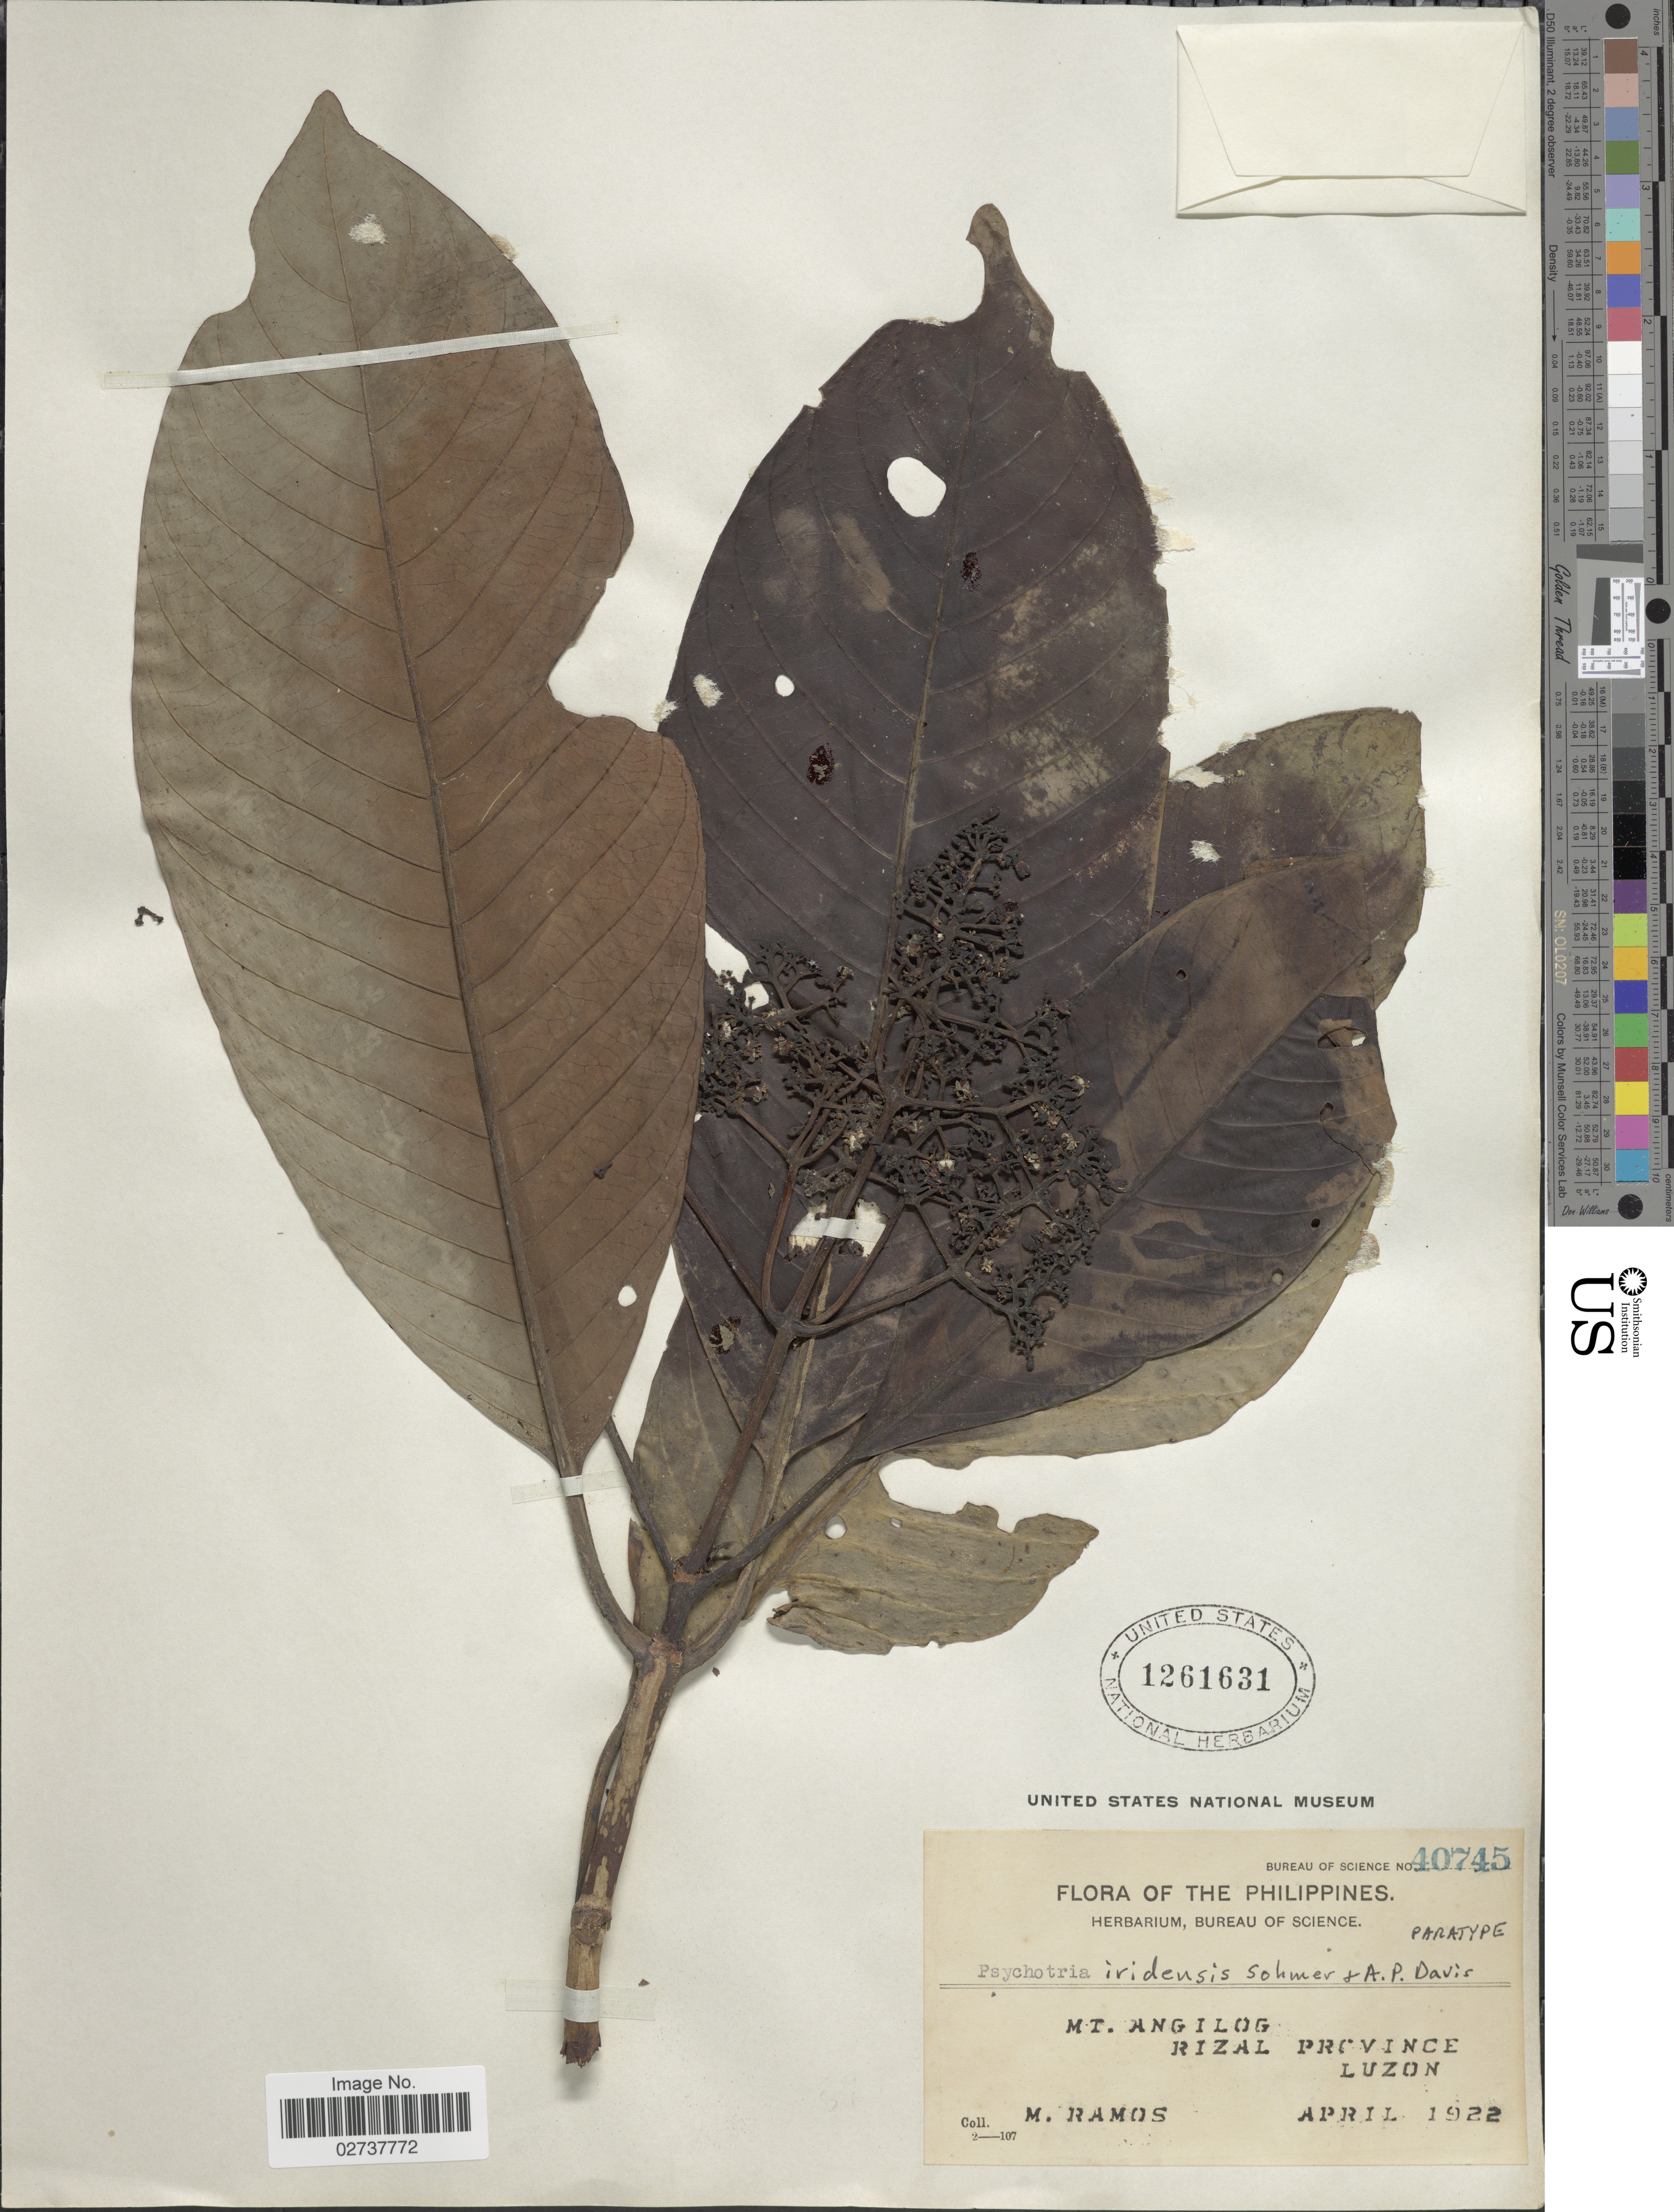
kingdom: Plantae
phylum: Tracheophyta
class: Magnoliopsida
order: Gentianales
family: Rubiaceae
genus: Psychotria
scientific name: Psychotria iridensis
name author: Sohmer & A.P. Davis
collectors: M. Ramos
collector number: Bureau of Science 40745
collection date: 1922-04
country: Philippines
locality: Mt. Angilog. Rizal Province, Luzon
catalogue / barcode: US 1261631